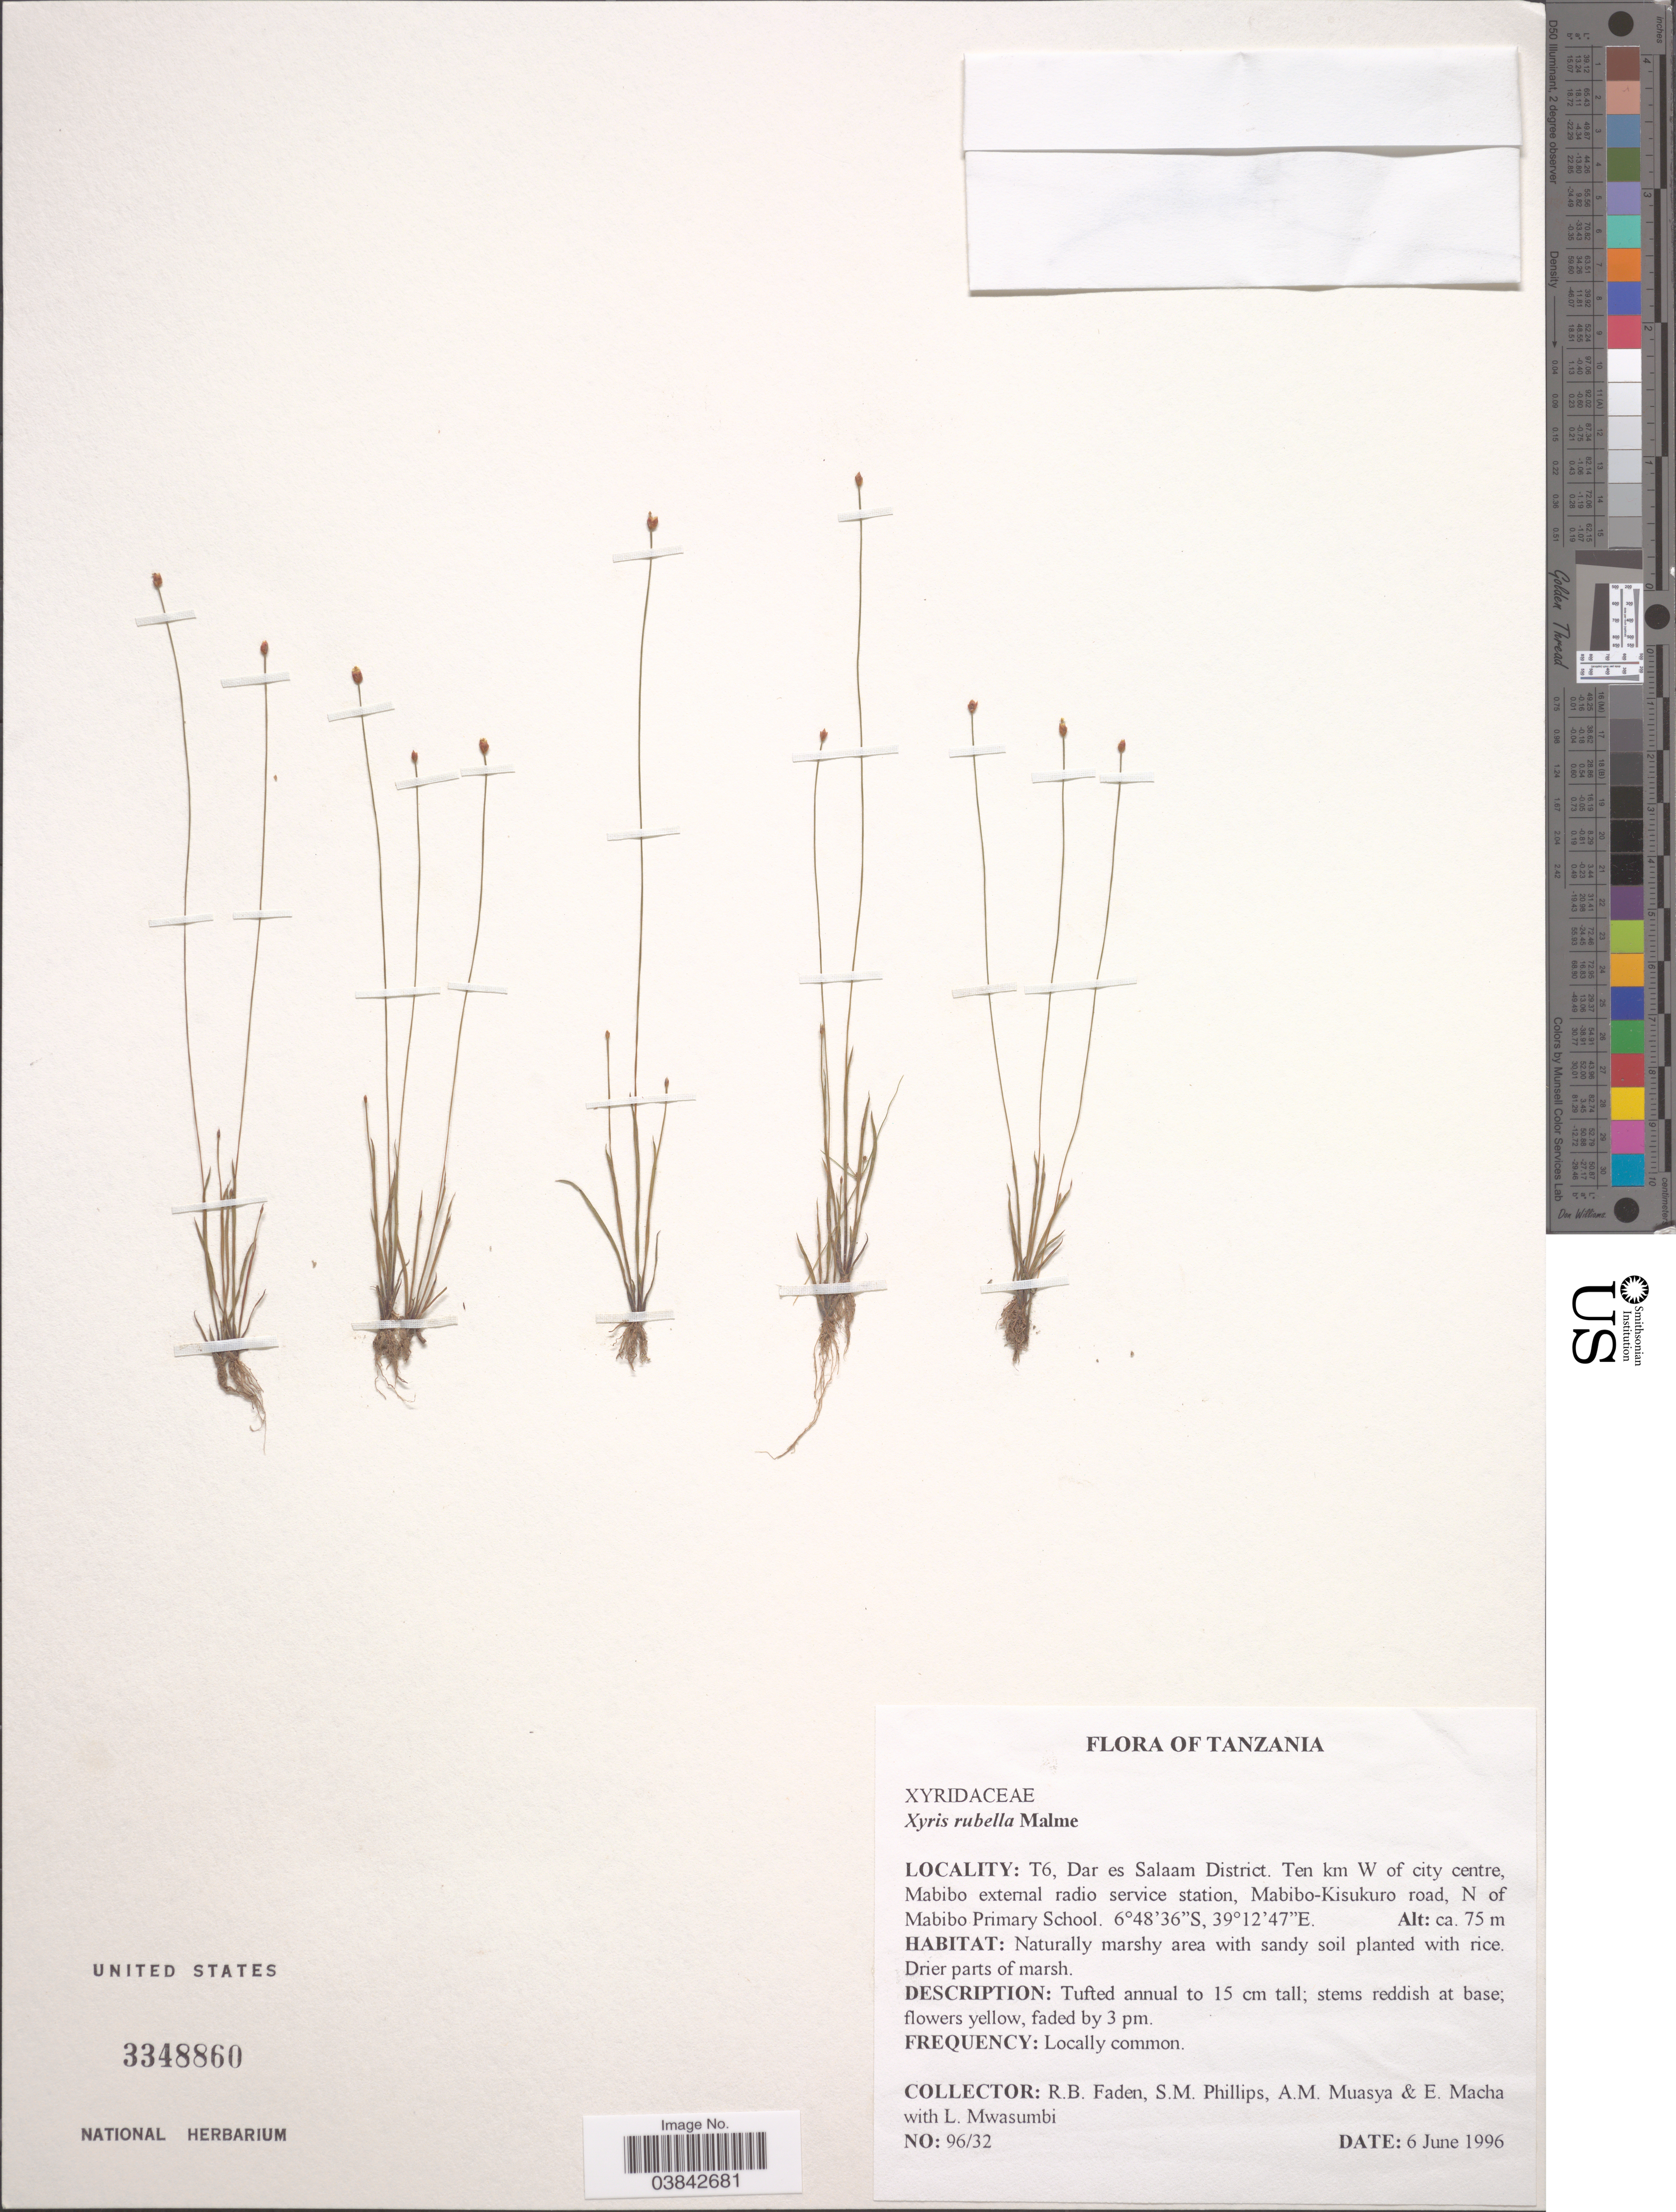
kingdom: Plantae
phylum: Tracheophyta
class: Liliopsida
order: Poales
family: Xyridaceae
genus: Xyris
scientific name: Xyris rubella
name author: Malme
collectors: R. B. Faden, S. M. Phillips, A. Muasya & E. Macha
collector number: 96/32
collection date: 1996-06-06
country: Tanzania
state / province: Dar es Salaam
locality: T6, Dar es Salaam District. Ten km W of city centre, Mabibo external radio service station, Mabibo-Kisukuro road, N of Mabibo Primary School.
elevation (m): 75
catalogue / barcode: US 3348860